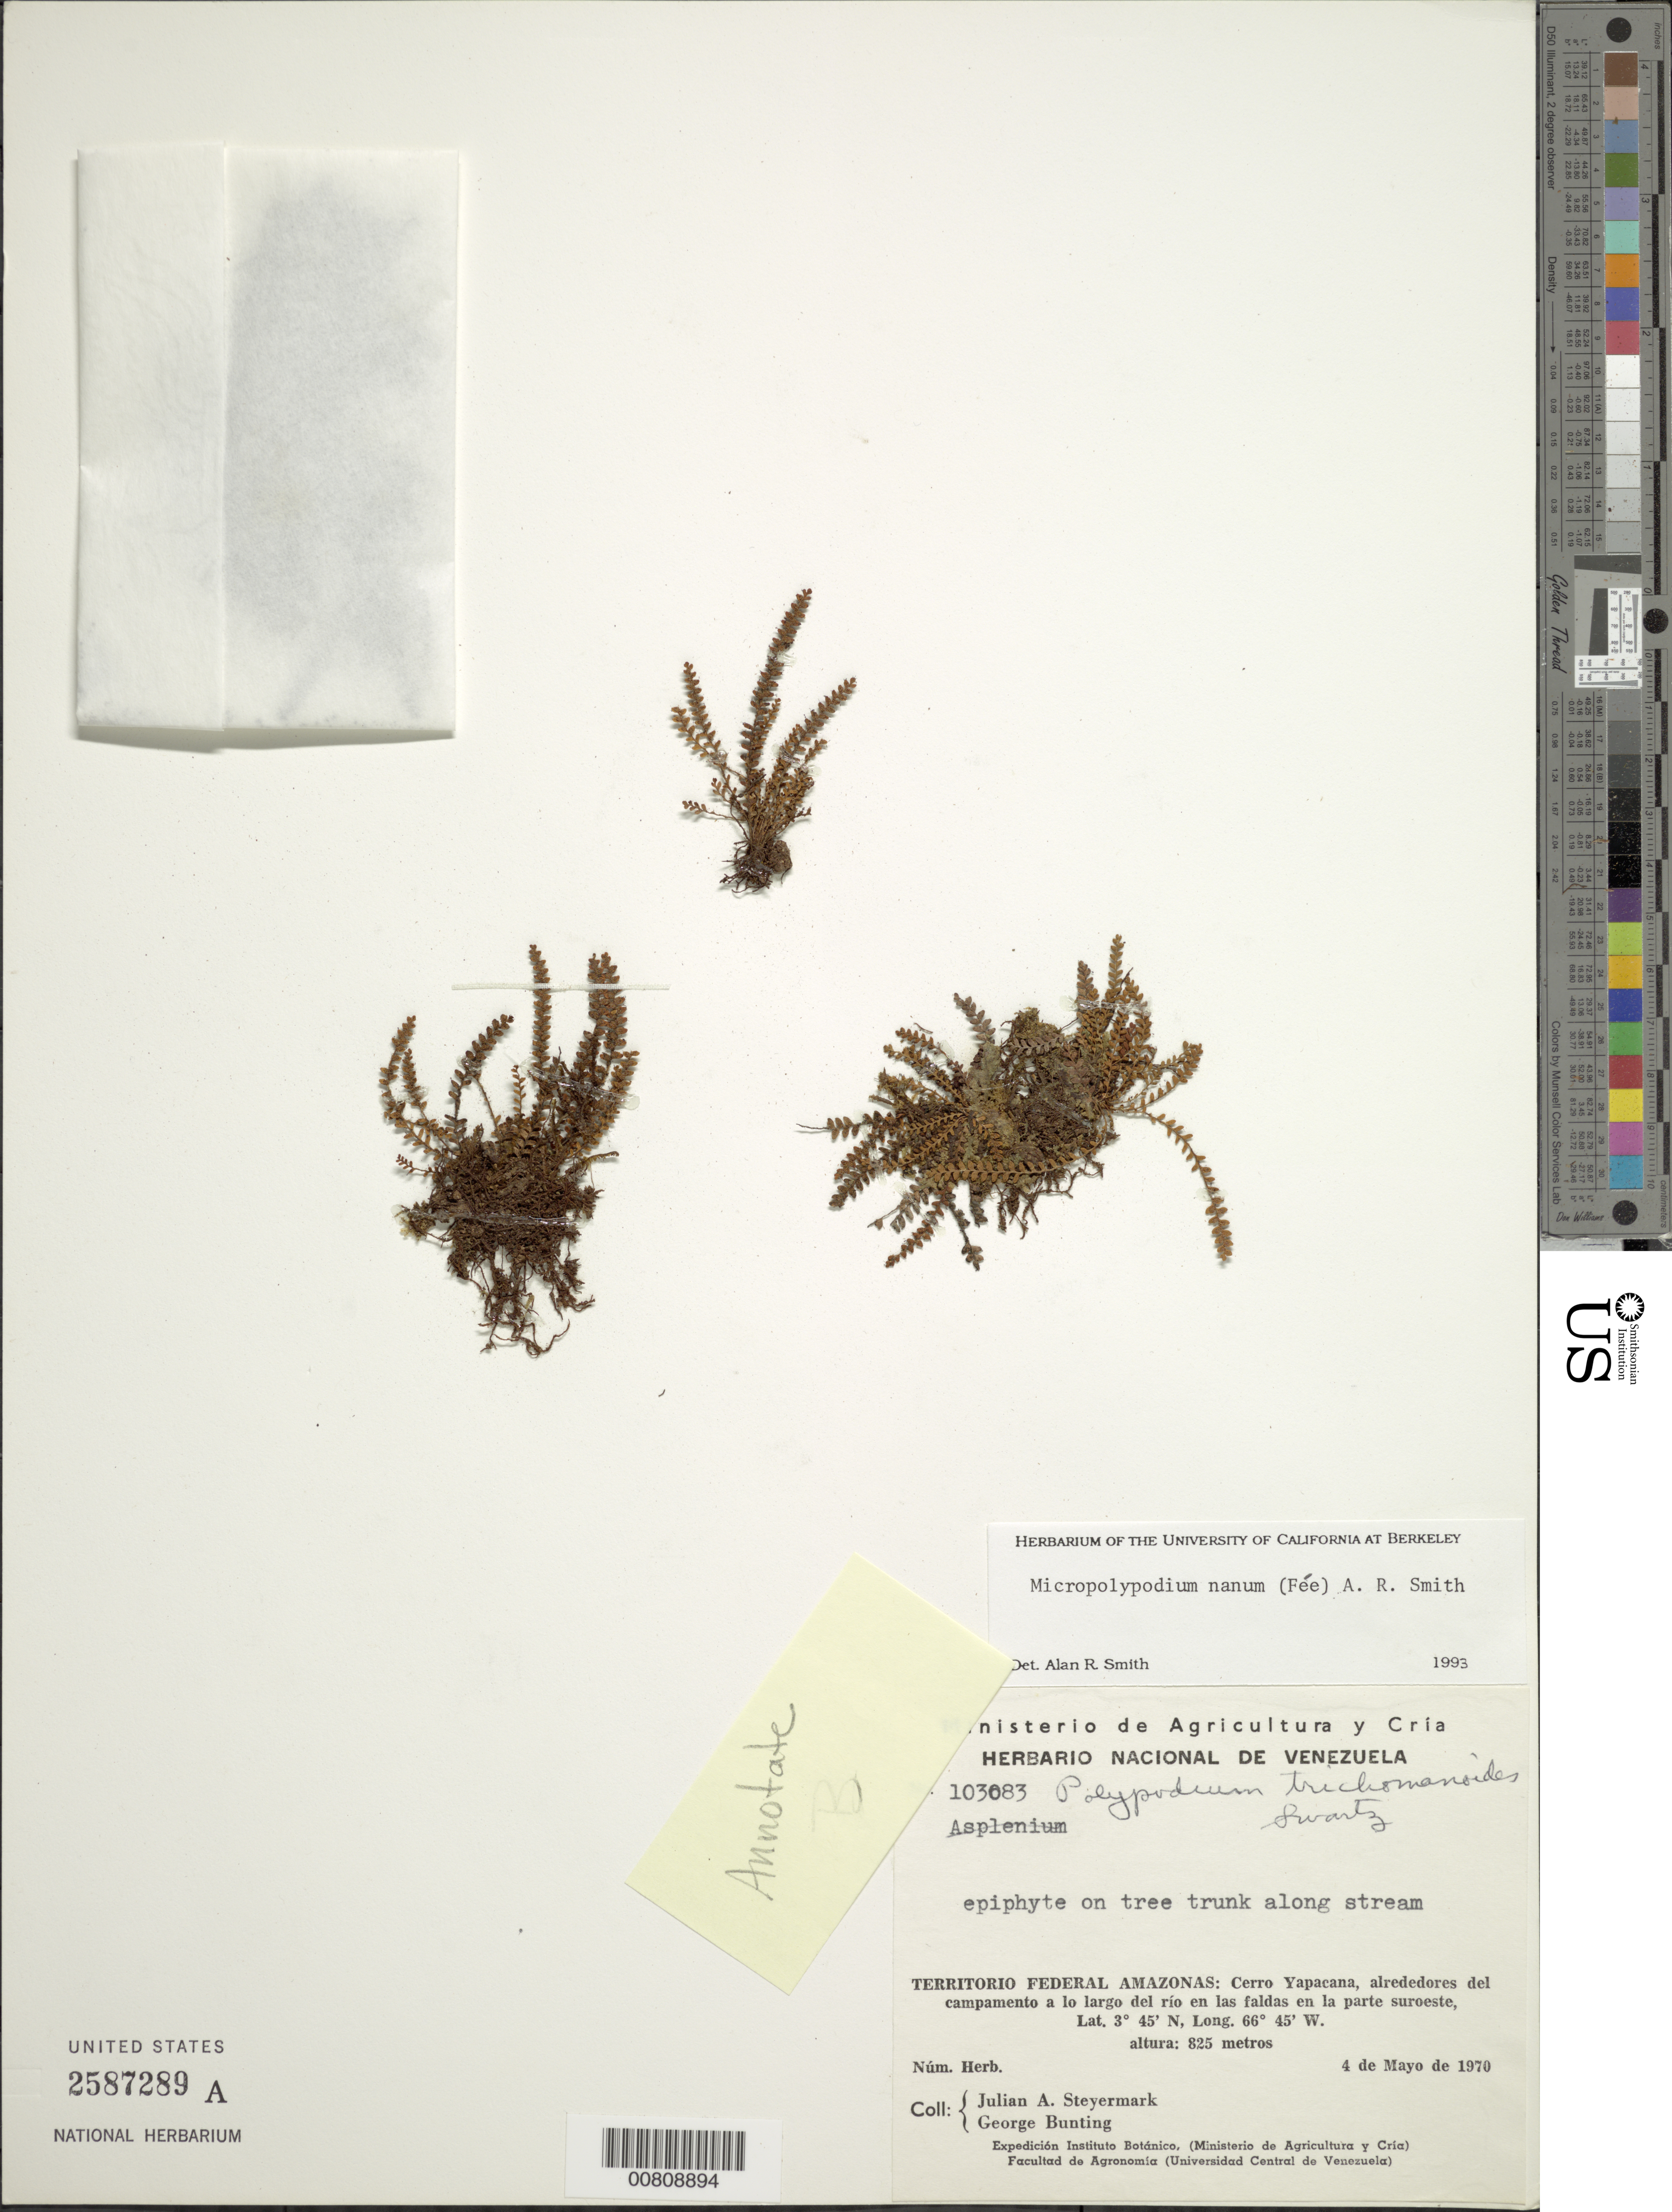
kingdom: Plantae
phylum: Tracheophyta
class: Polypodiopsida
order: Polypodiales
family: Polypodiaceae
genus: Moranopteris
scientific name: Moranopteris nana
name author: (Fée) R. Y. Hirai & J. Prado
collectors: J. Steyermark & G. S. Bunting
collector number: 103083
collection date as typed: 4-May-70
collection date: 1970-05-04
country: Venezuela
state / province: Amazonas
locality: Cerro Yapacána, alrededores del Campamento; en al parte suroeste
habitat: On tree trunk along stream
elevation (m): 825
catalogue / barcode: US 2587289A